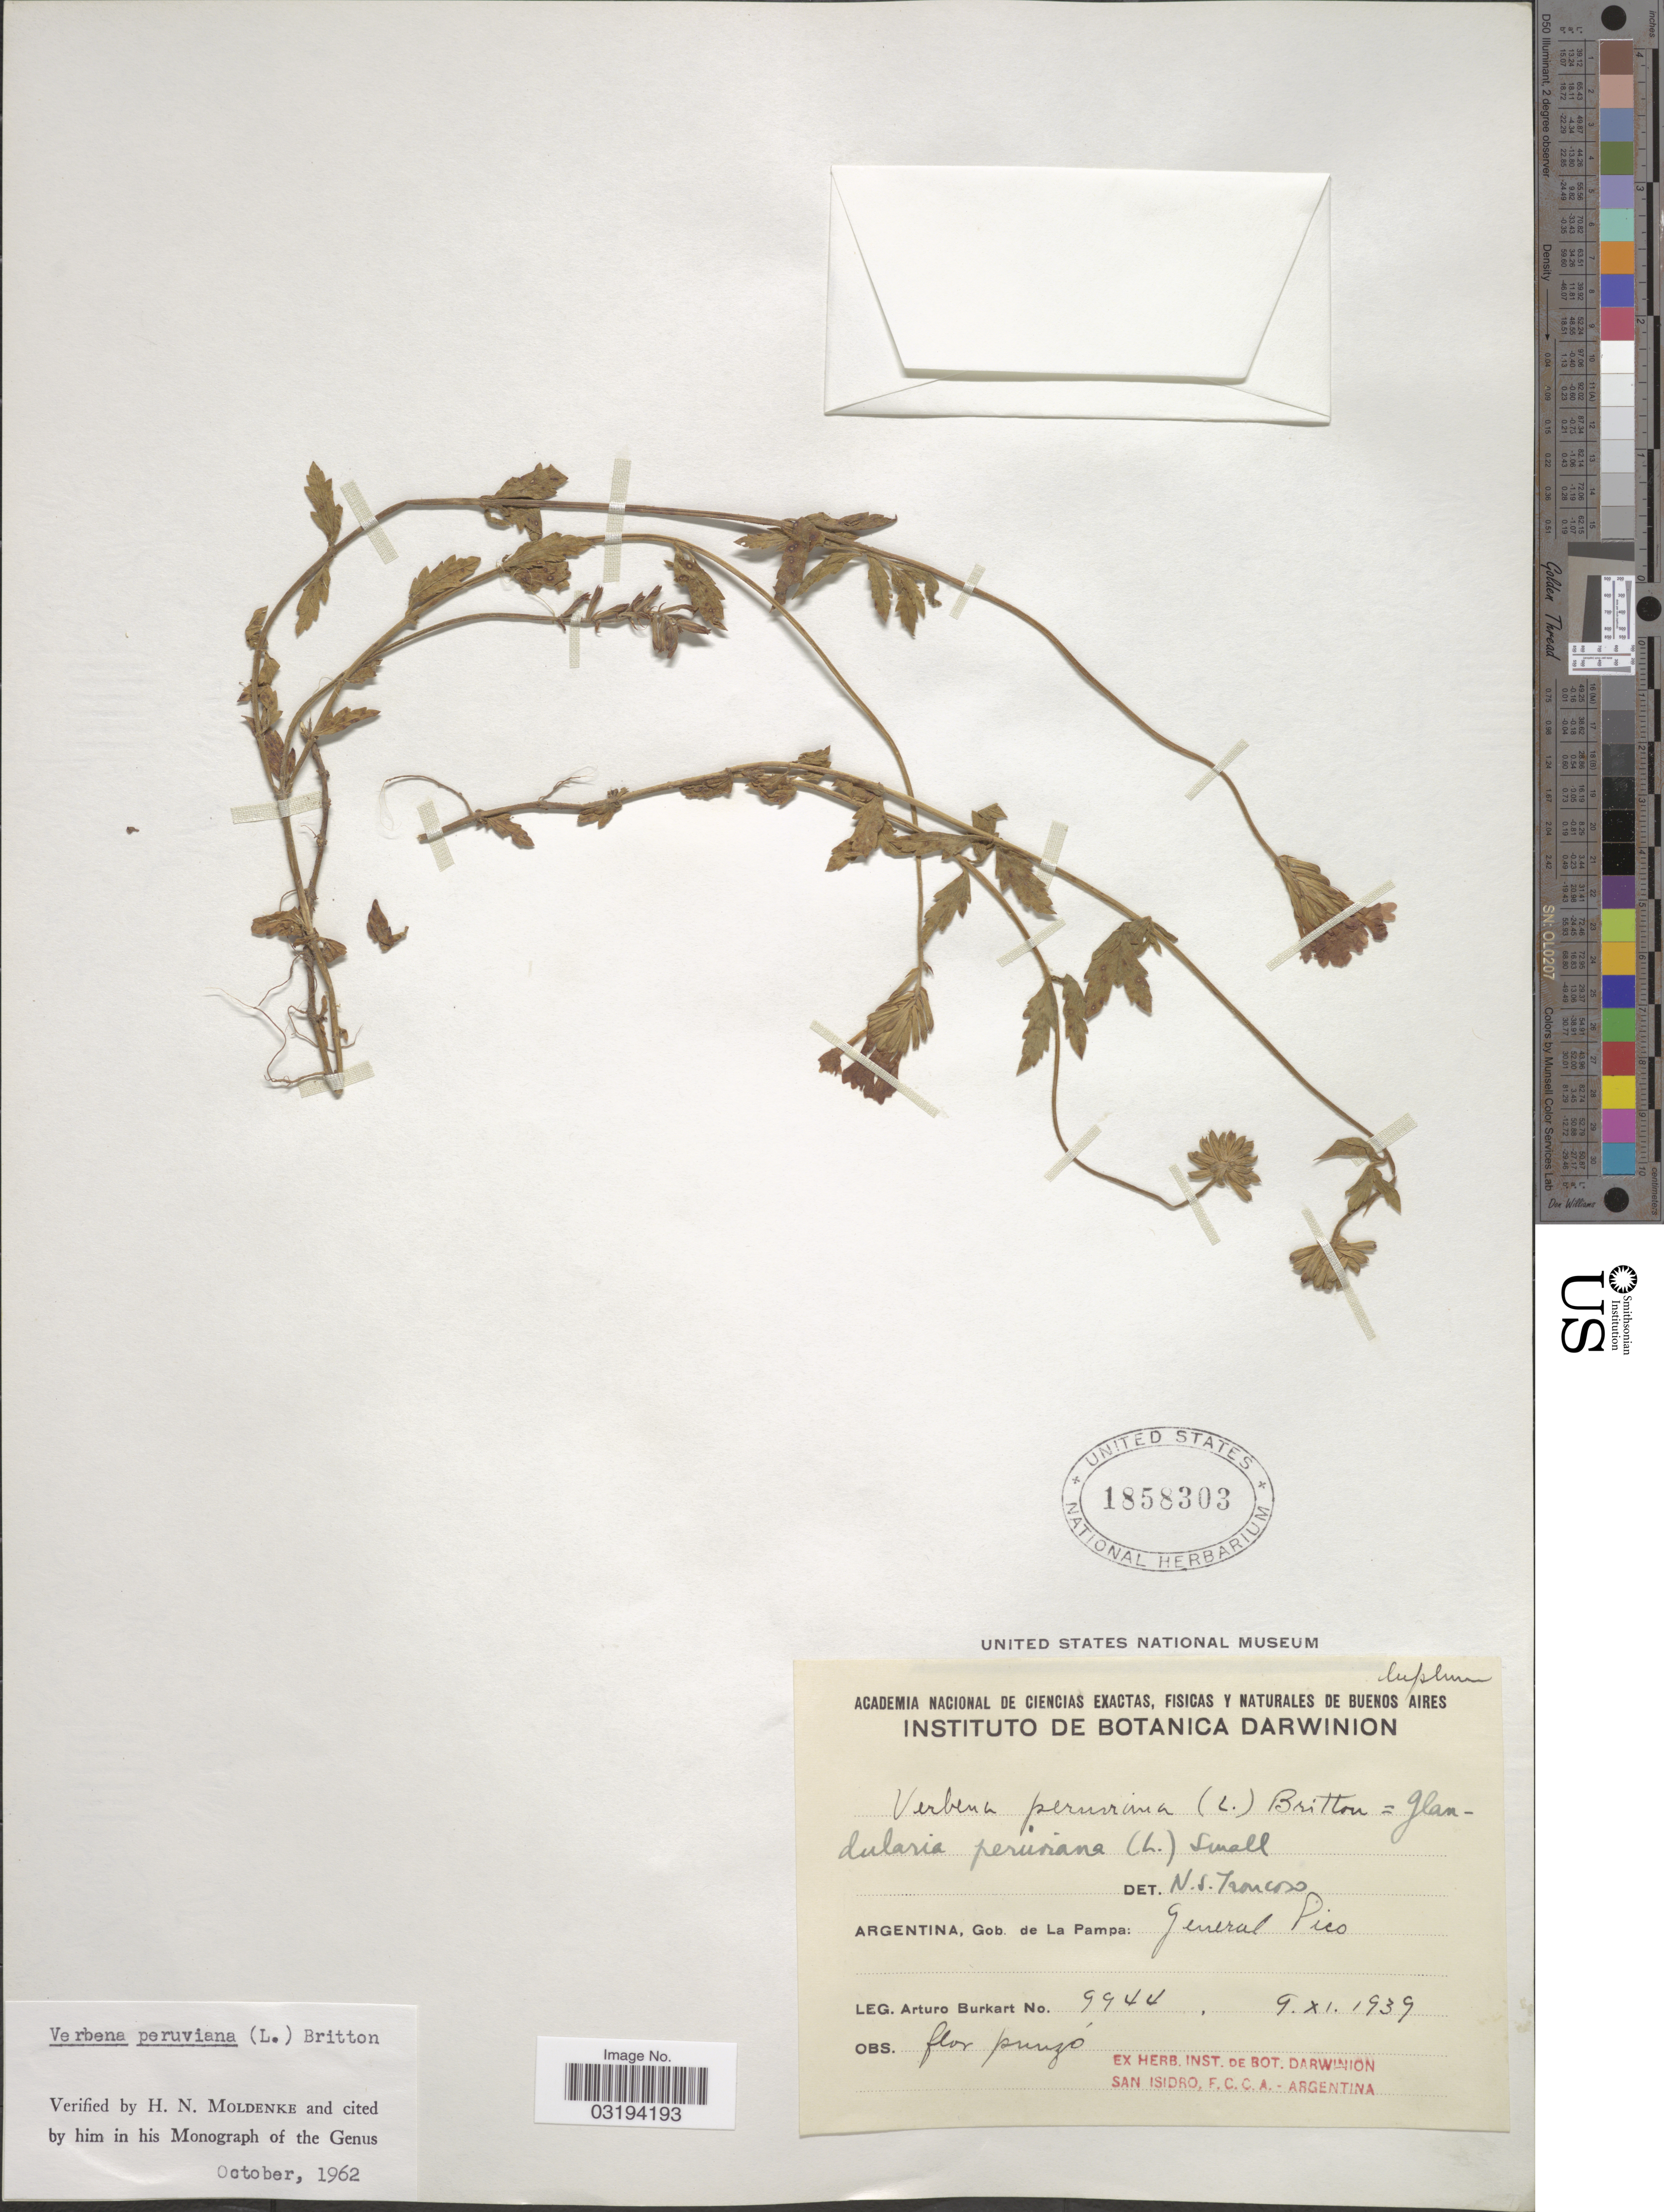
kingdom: Plantae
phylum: Tracheophyta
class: Magnoliopsida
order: Lamiales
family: Verbenaceae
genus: Verbena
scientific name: Verbena peruviana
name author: (L.) Britton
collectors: A. E. Burkart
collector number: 9944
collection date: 1939-11-09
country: Argentina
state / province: La Pampa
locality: Gob. de La Pampa: General Pico.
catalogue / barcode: US 1858303